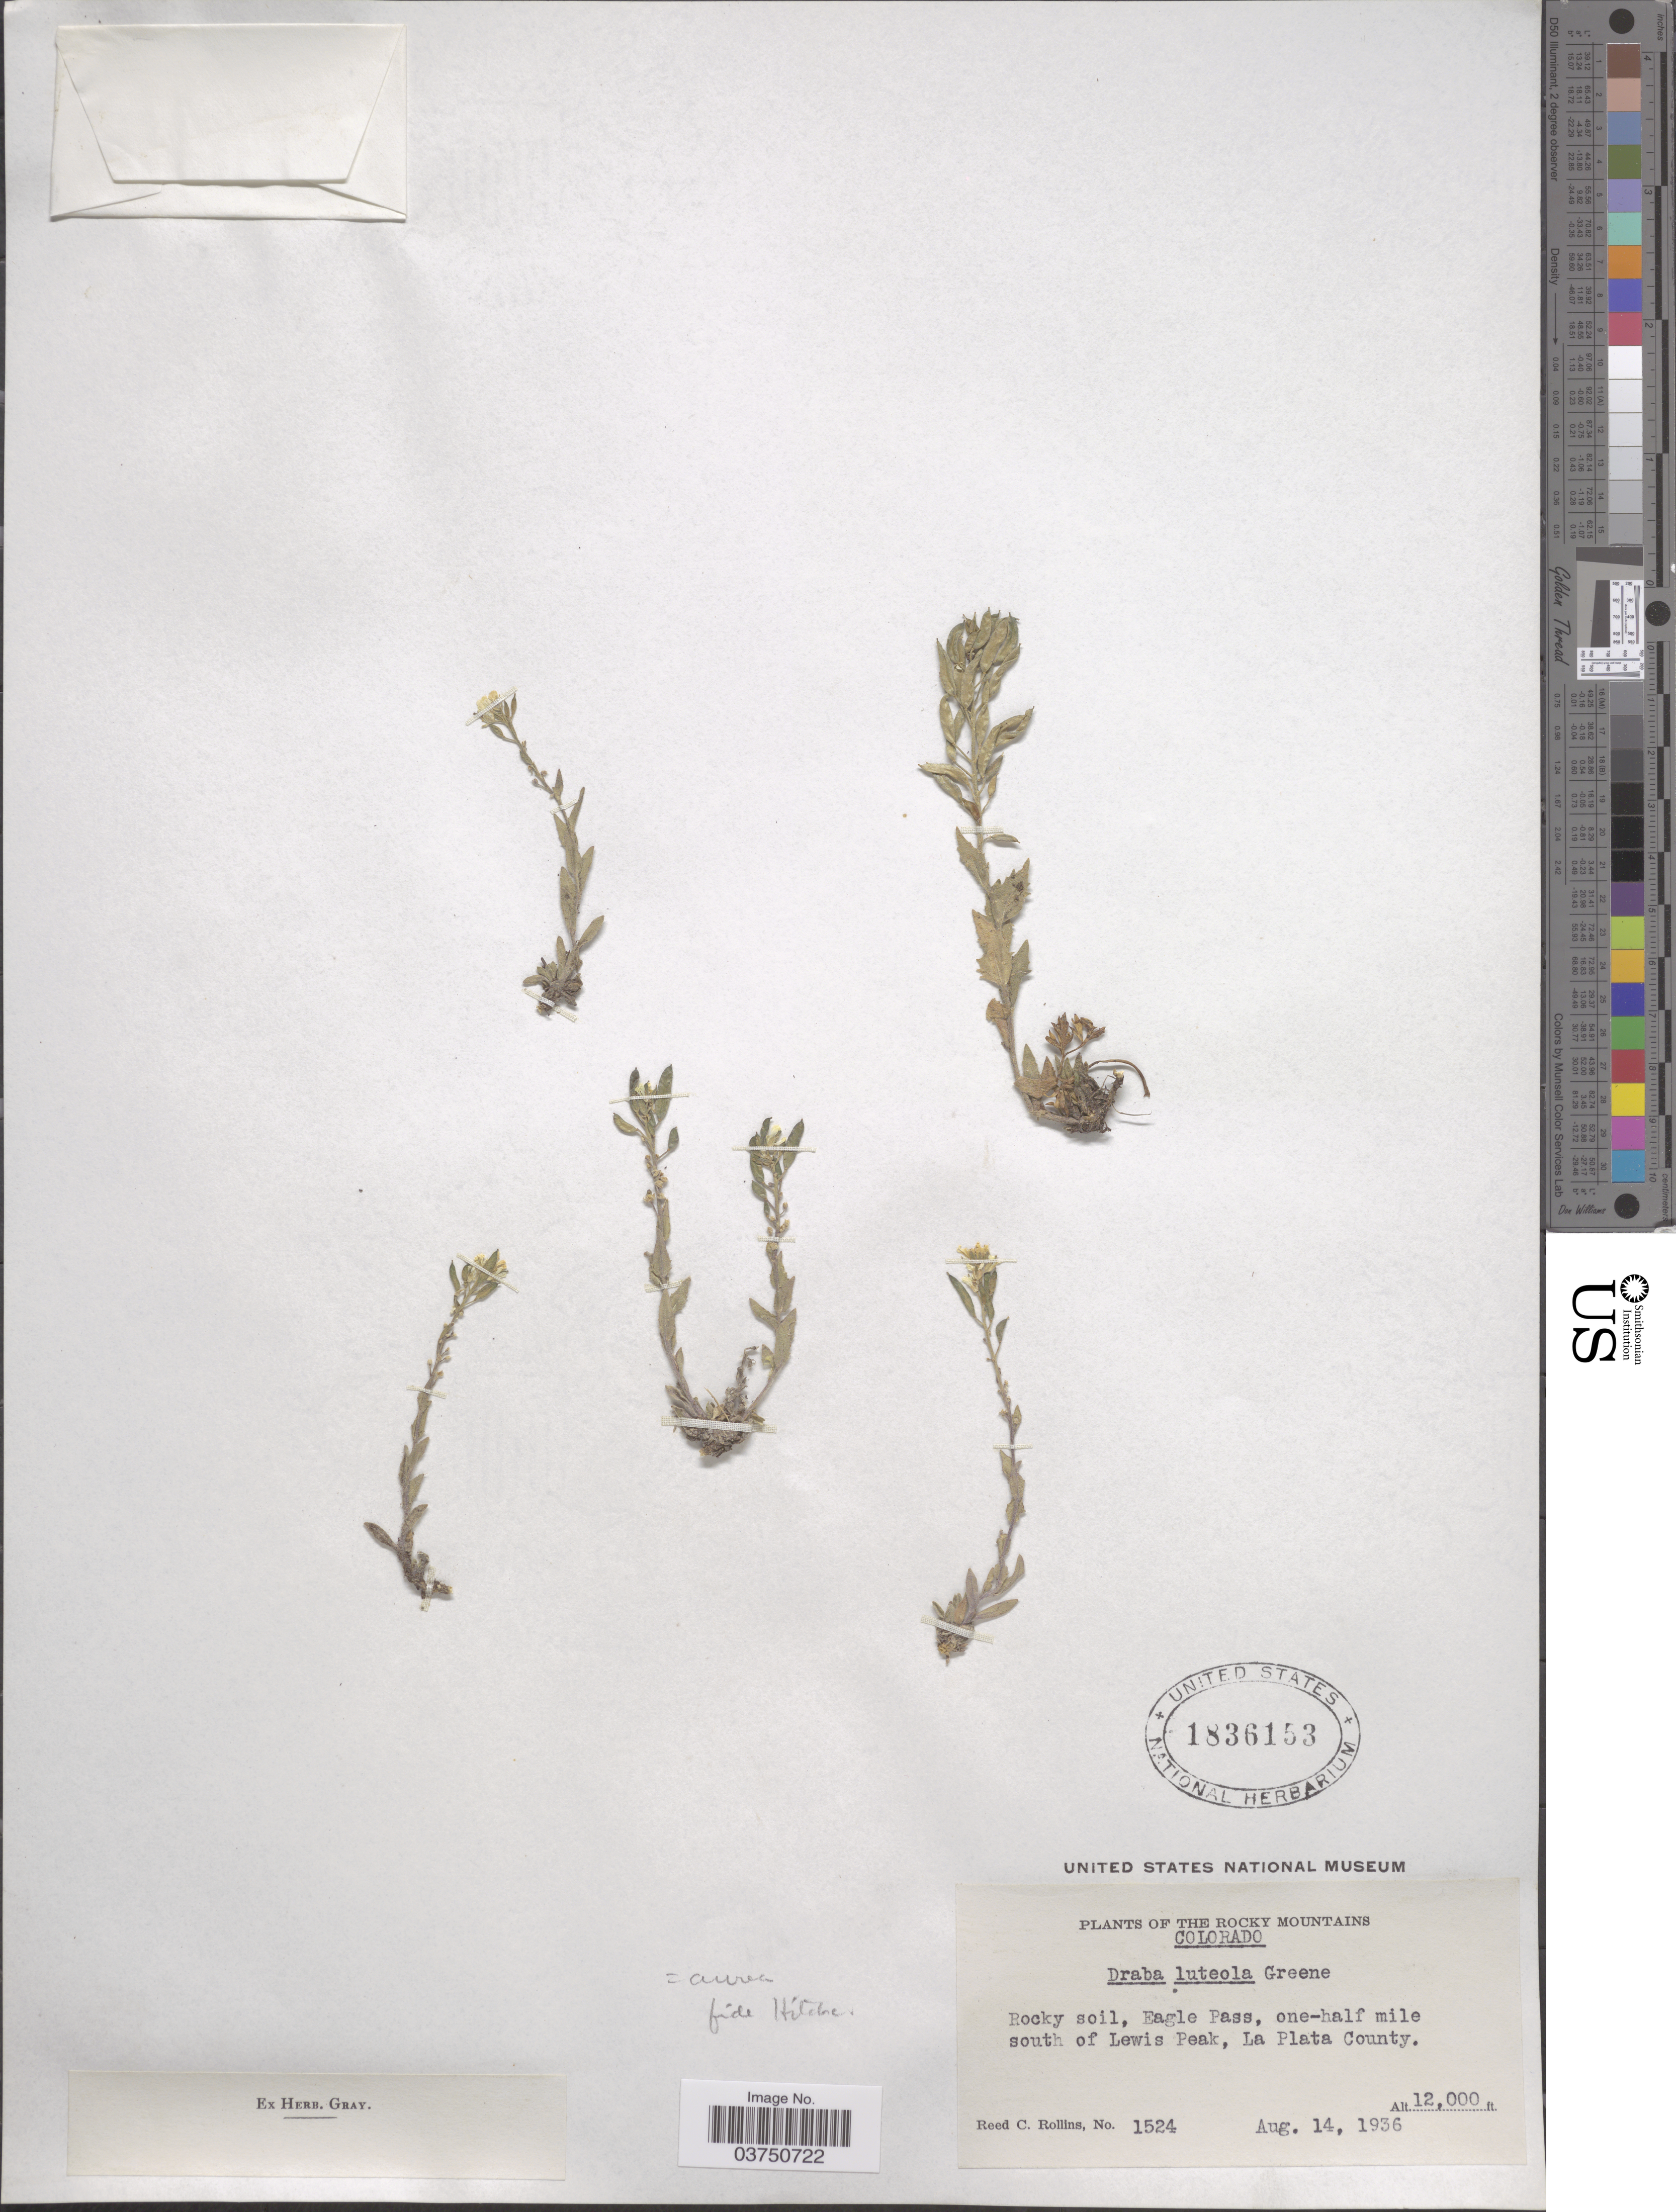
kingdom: Plantae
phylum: Tracheophyta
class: Magnoliopsida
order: Brassicales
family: Brassicaceae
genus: Draba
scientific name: Draba aurea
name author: Vahl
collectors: R. C. Rollins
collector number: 1524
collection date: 1936-08-14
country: United States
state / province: Colorado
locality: The Rocky Mountains. Eagle Pass, one-half mile south of Lewis Peak, La Plata County.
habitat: rocky soil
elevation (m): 3658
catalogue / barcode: US 1836153